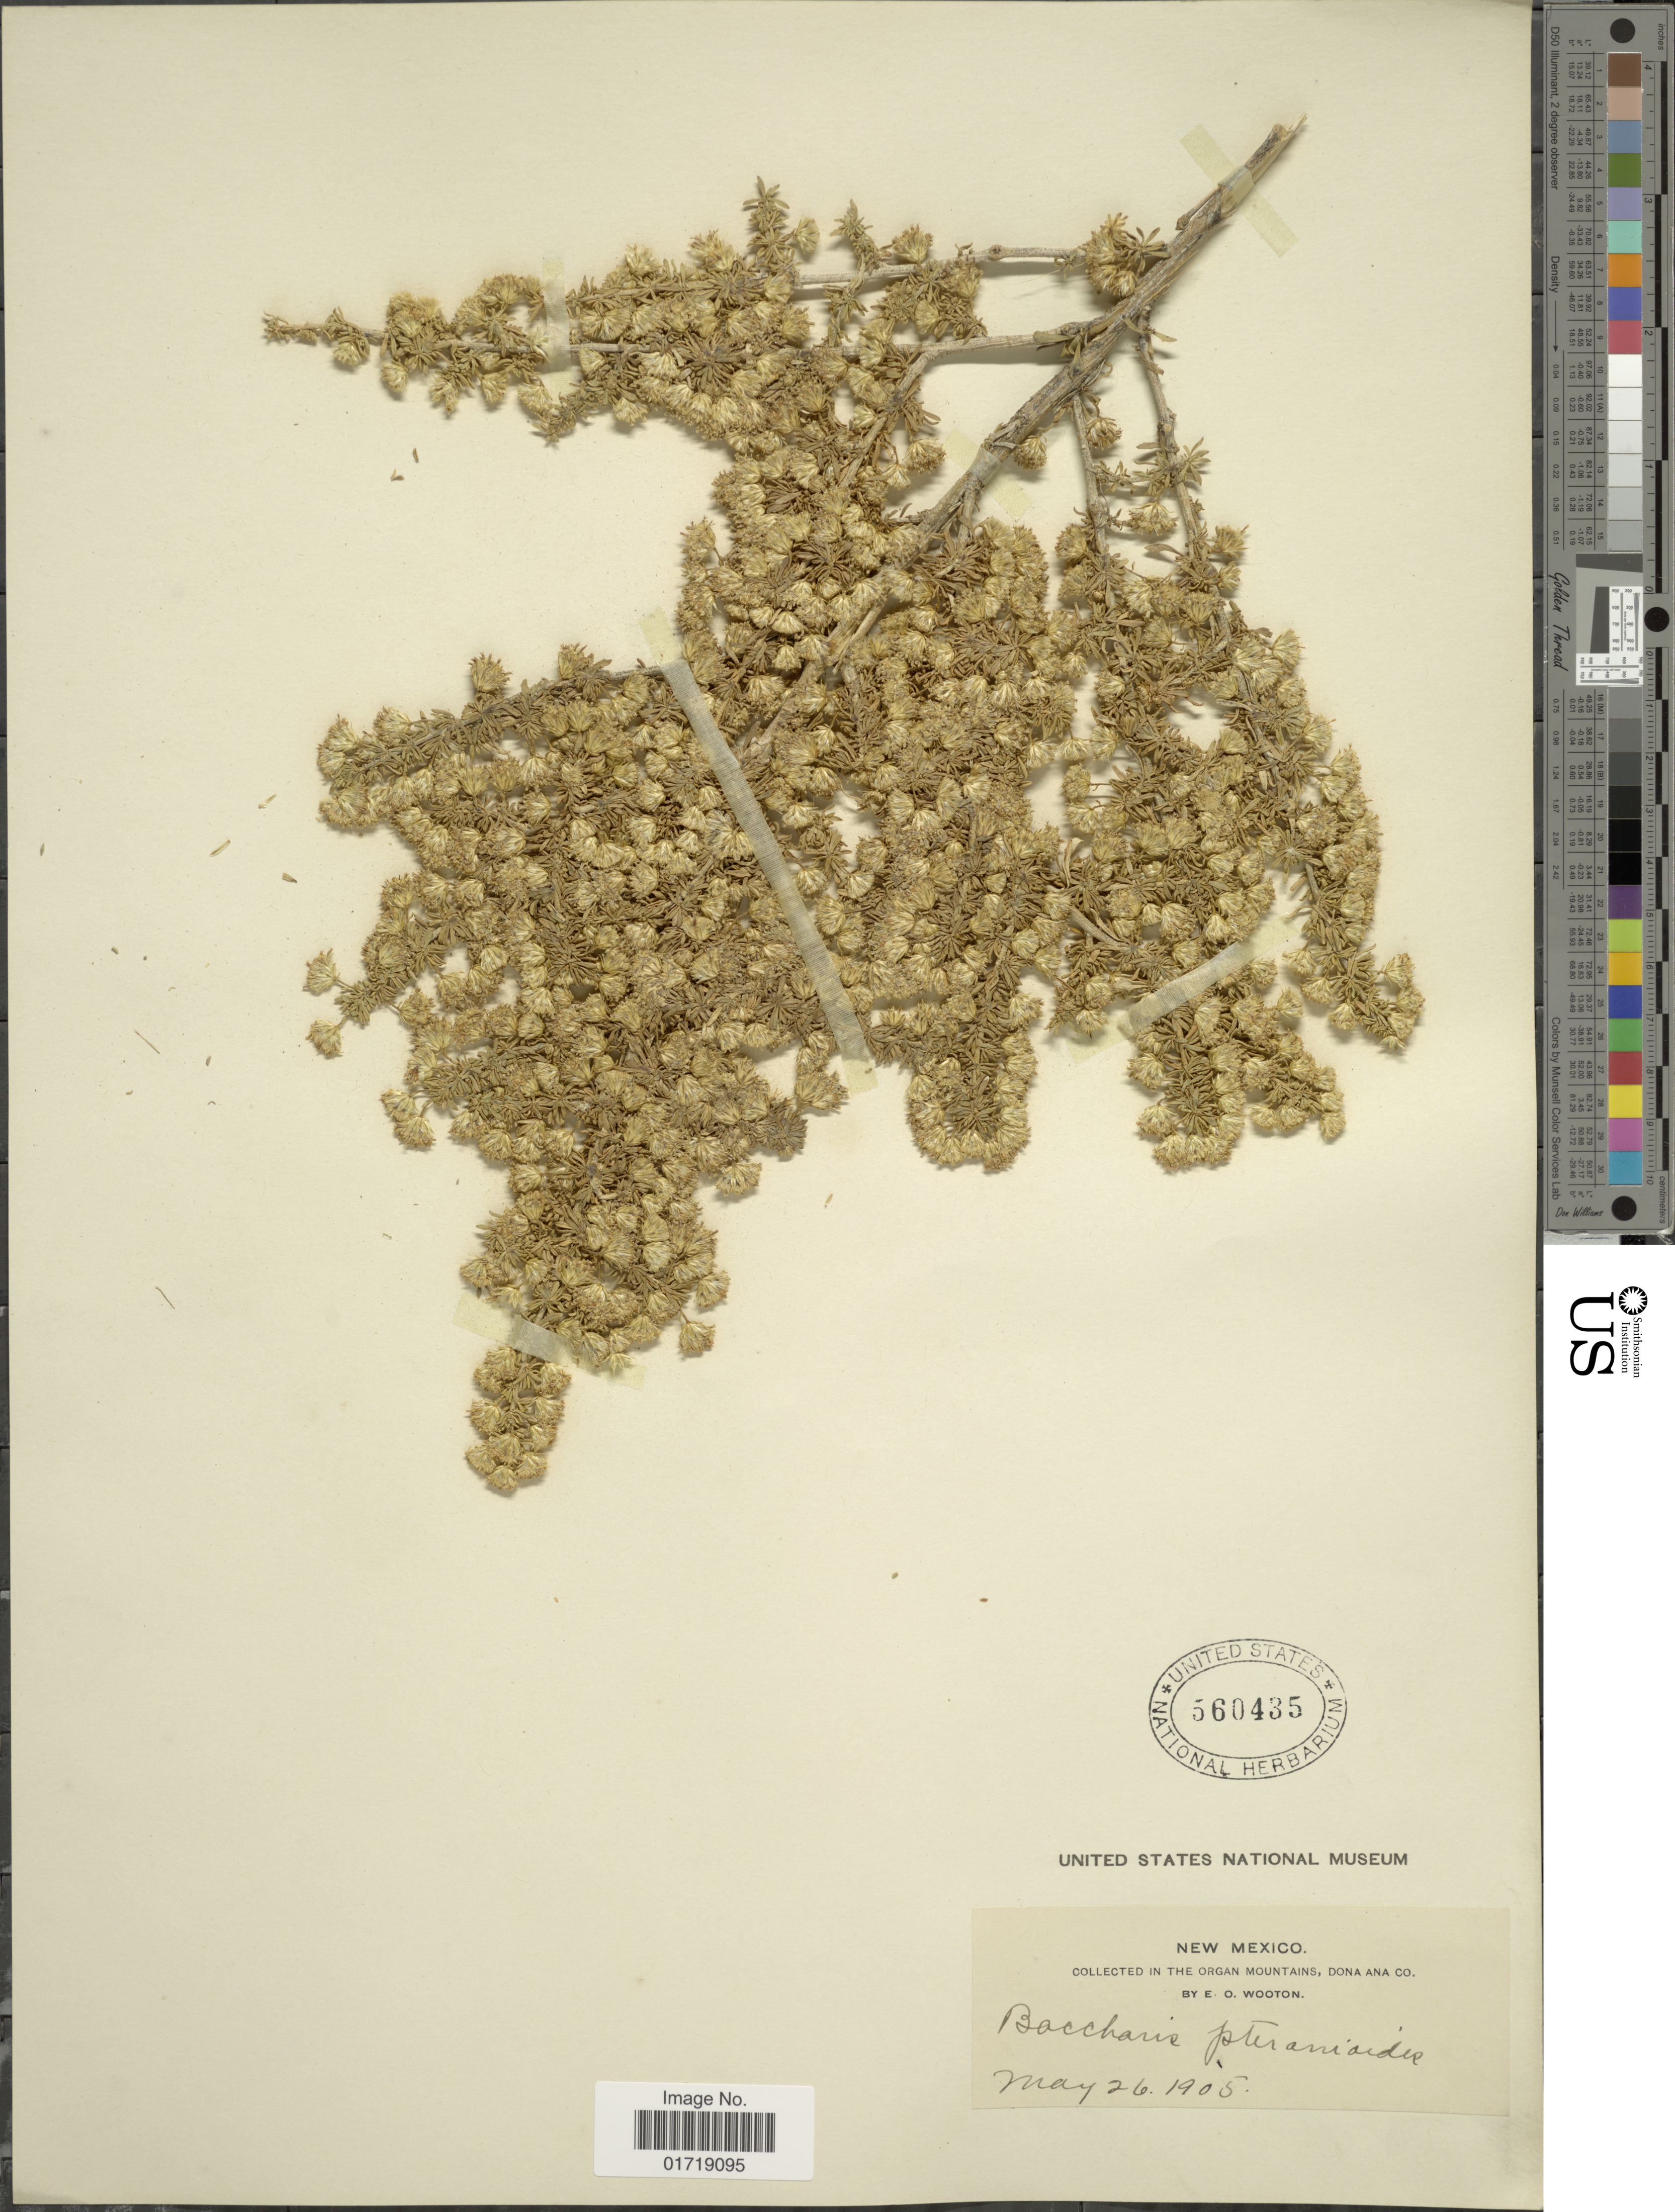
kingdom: Plantae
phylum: Tracheophyta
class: Magnoliopsida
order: Asterales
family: Asteraceae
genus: Baccharis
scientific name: Baccharis pteronioides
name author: DC.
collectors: E. O. Wooton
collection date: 1905-05-26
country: United States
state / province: New Mexico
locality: In The Organ Mountains, Dona Ana Co.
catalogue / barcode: US 560435